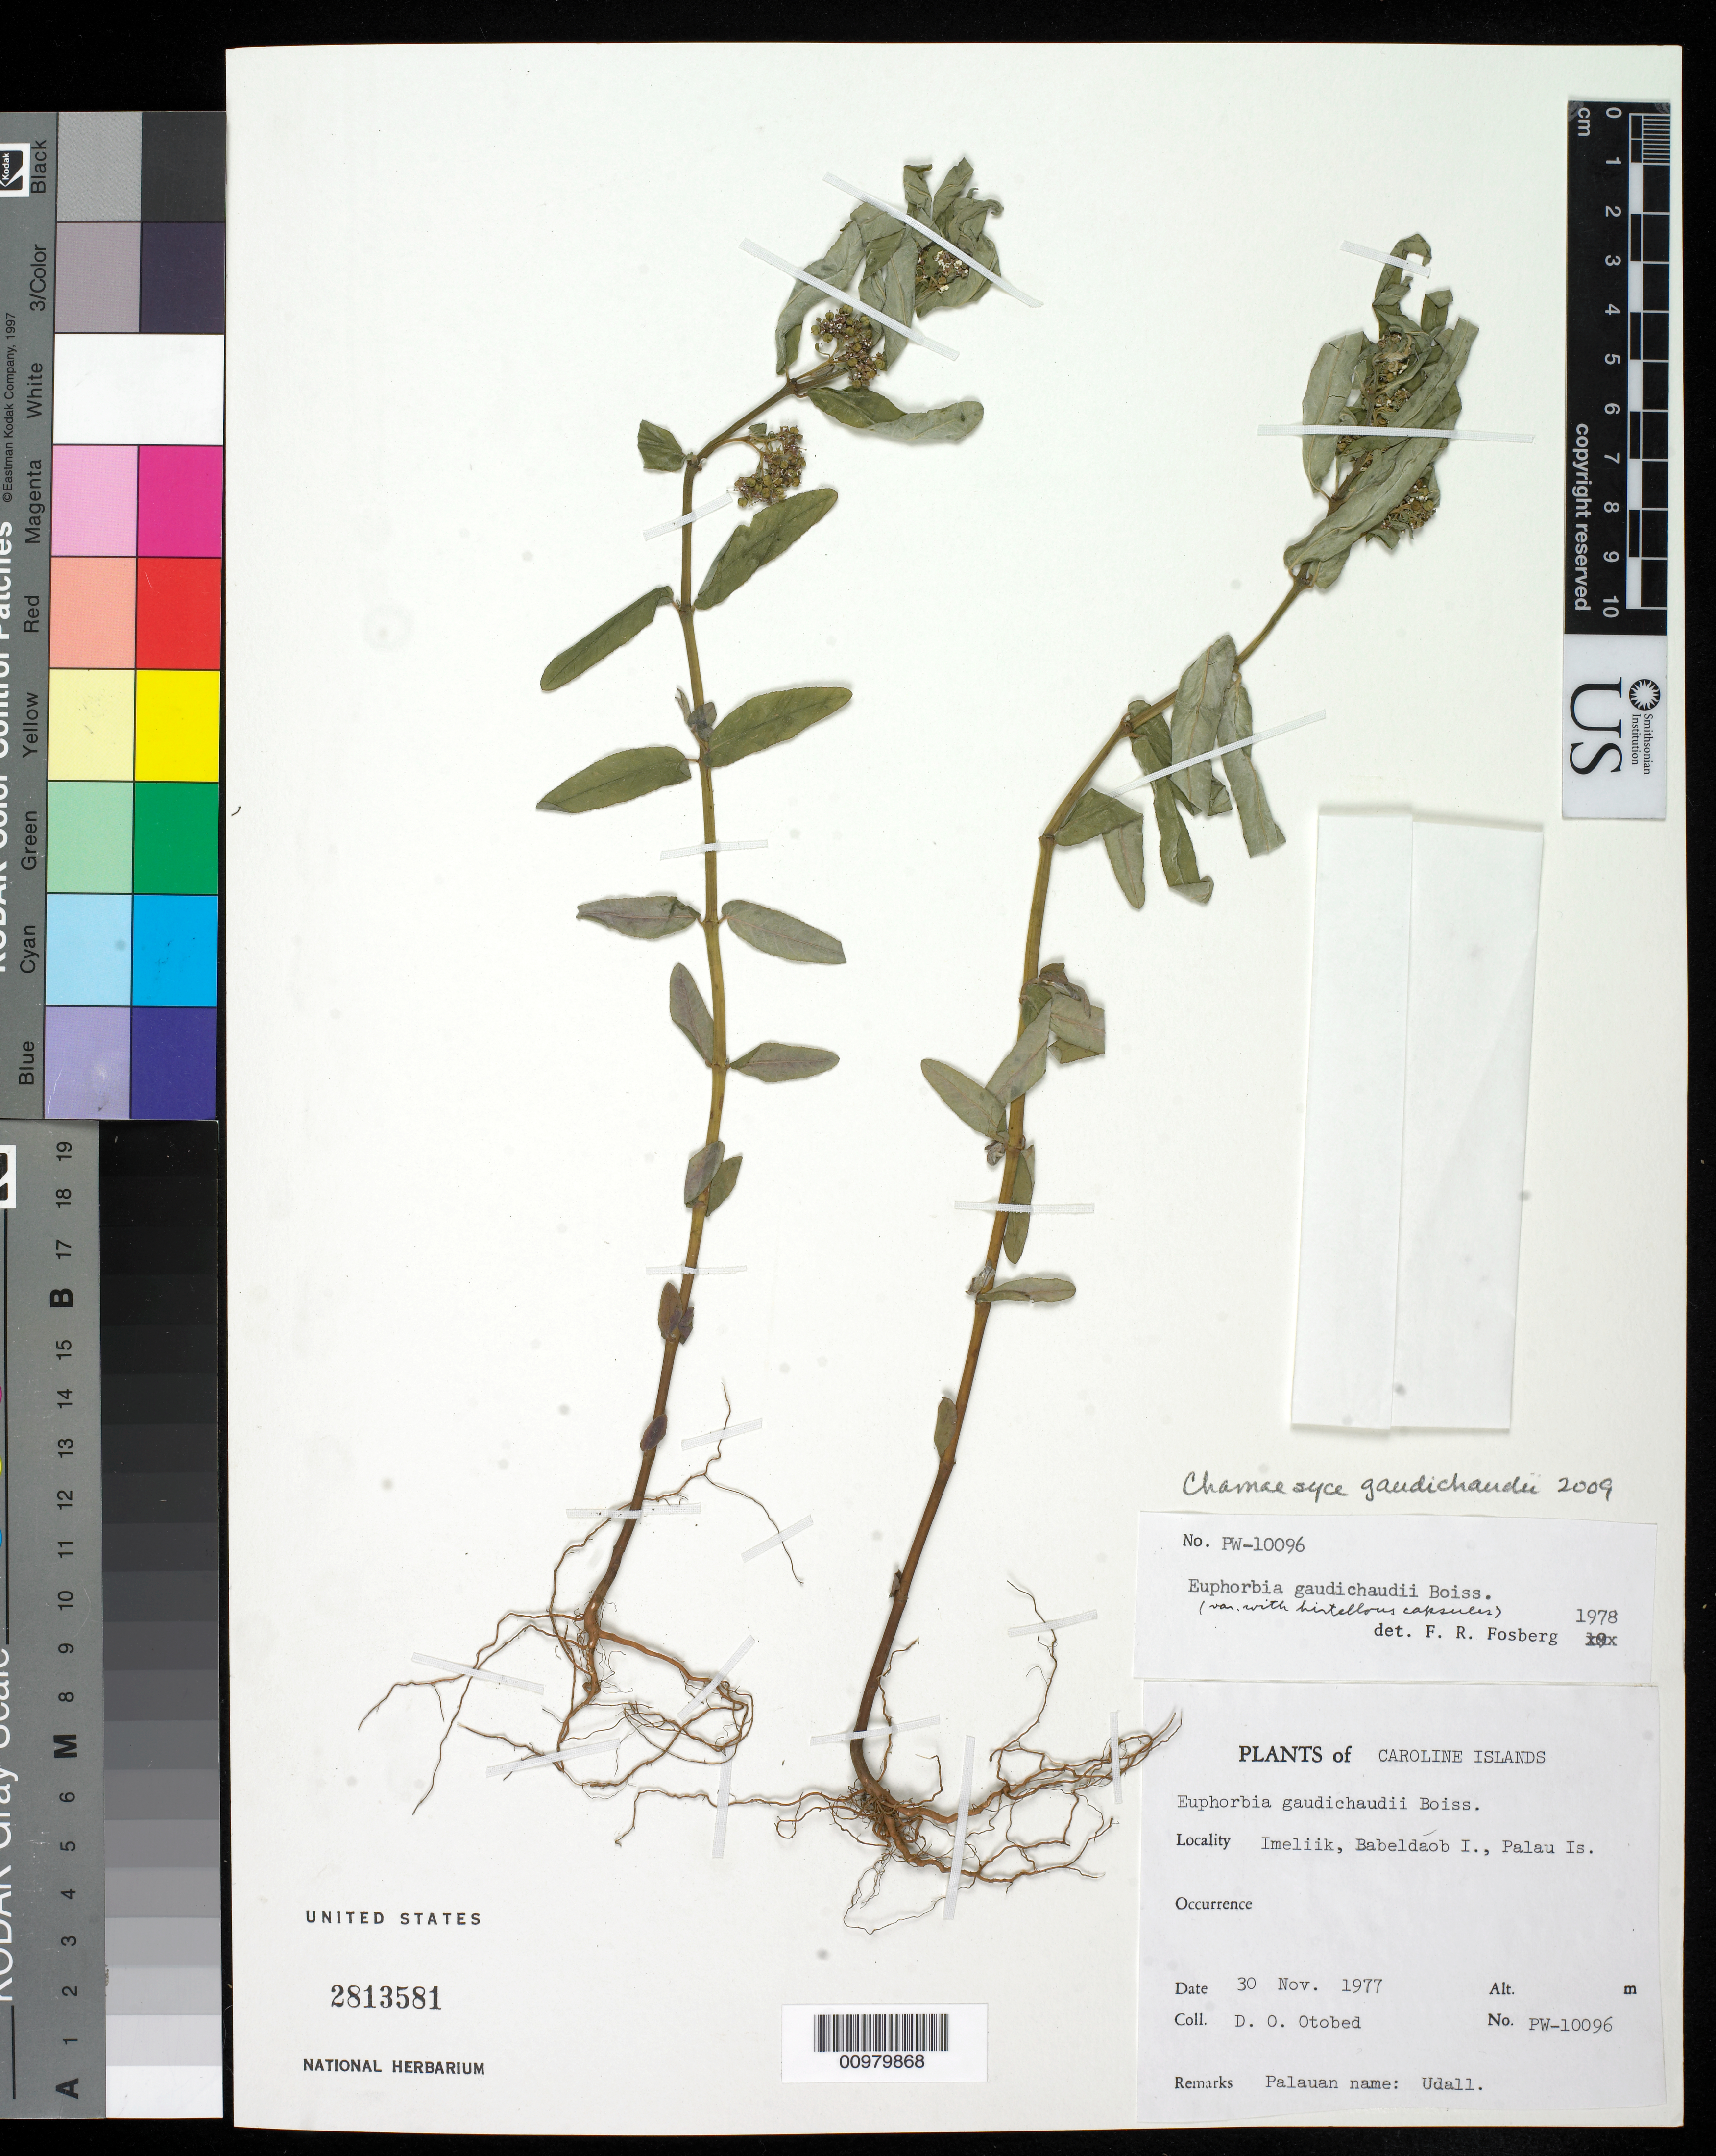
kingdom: Plantae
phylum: Tracheophyta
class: Magnoliopsida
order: Malpighiales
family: Euphorbiaceae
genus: Euphorbia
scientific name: Euphorbia gaudichaudii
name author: Boiss.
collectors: D. O. Otobed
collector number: PW 10096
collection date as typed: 30 Nov 1977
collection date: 1977-11-30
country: Palau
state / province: Aimeliik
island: Babeldaob [Babelthuap]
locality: Caroline Is., Palau Is.,Babeldaob, Imeliik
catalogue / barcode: US 2813581